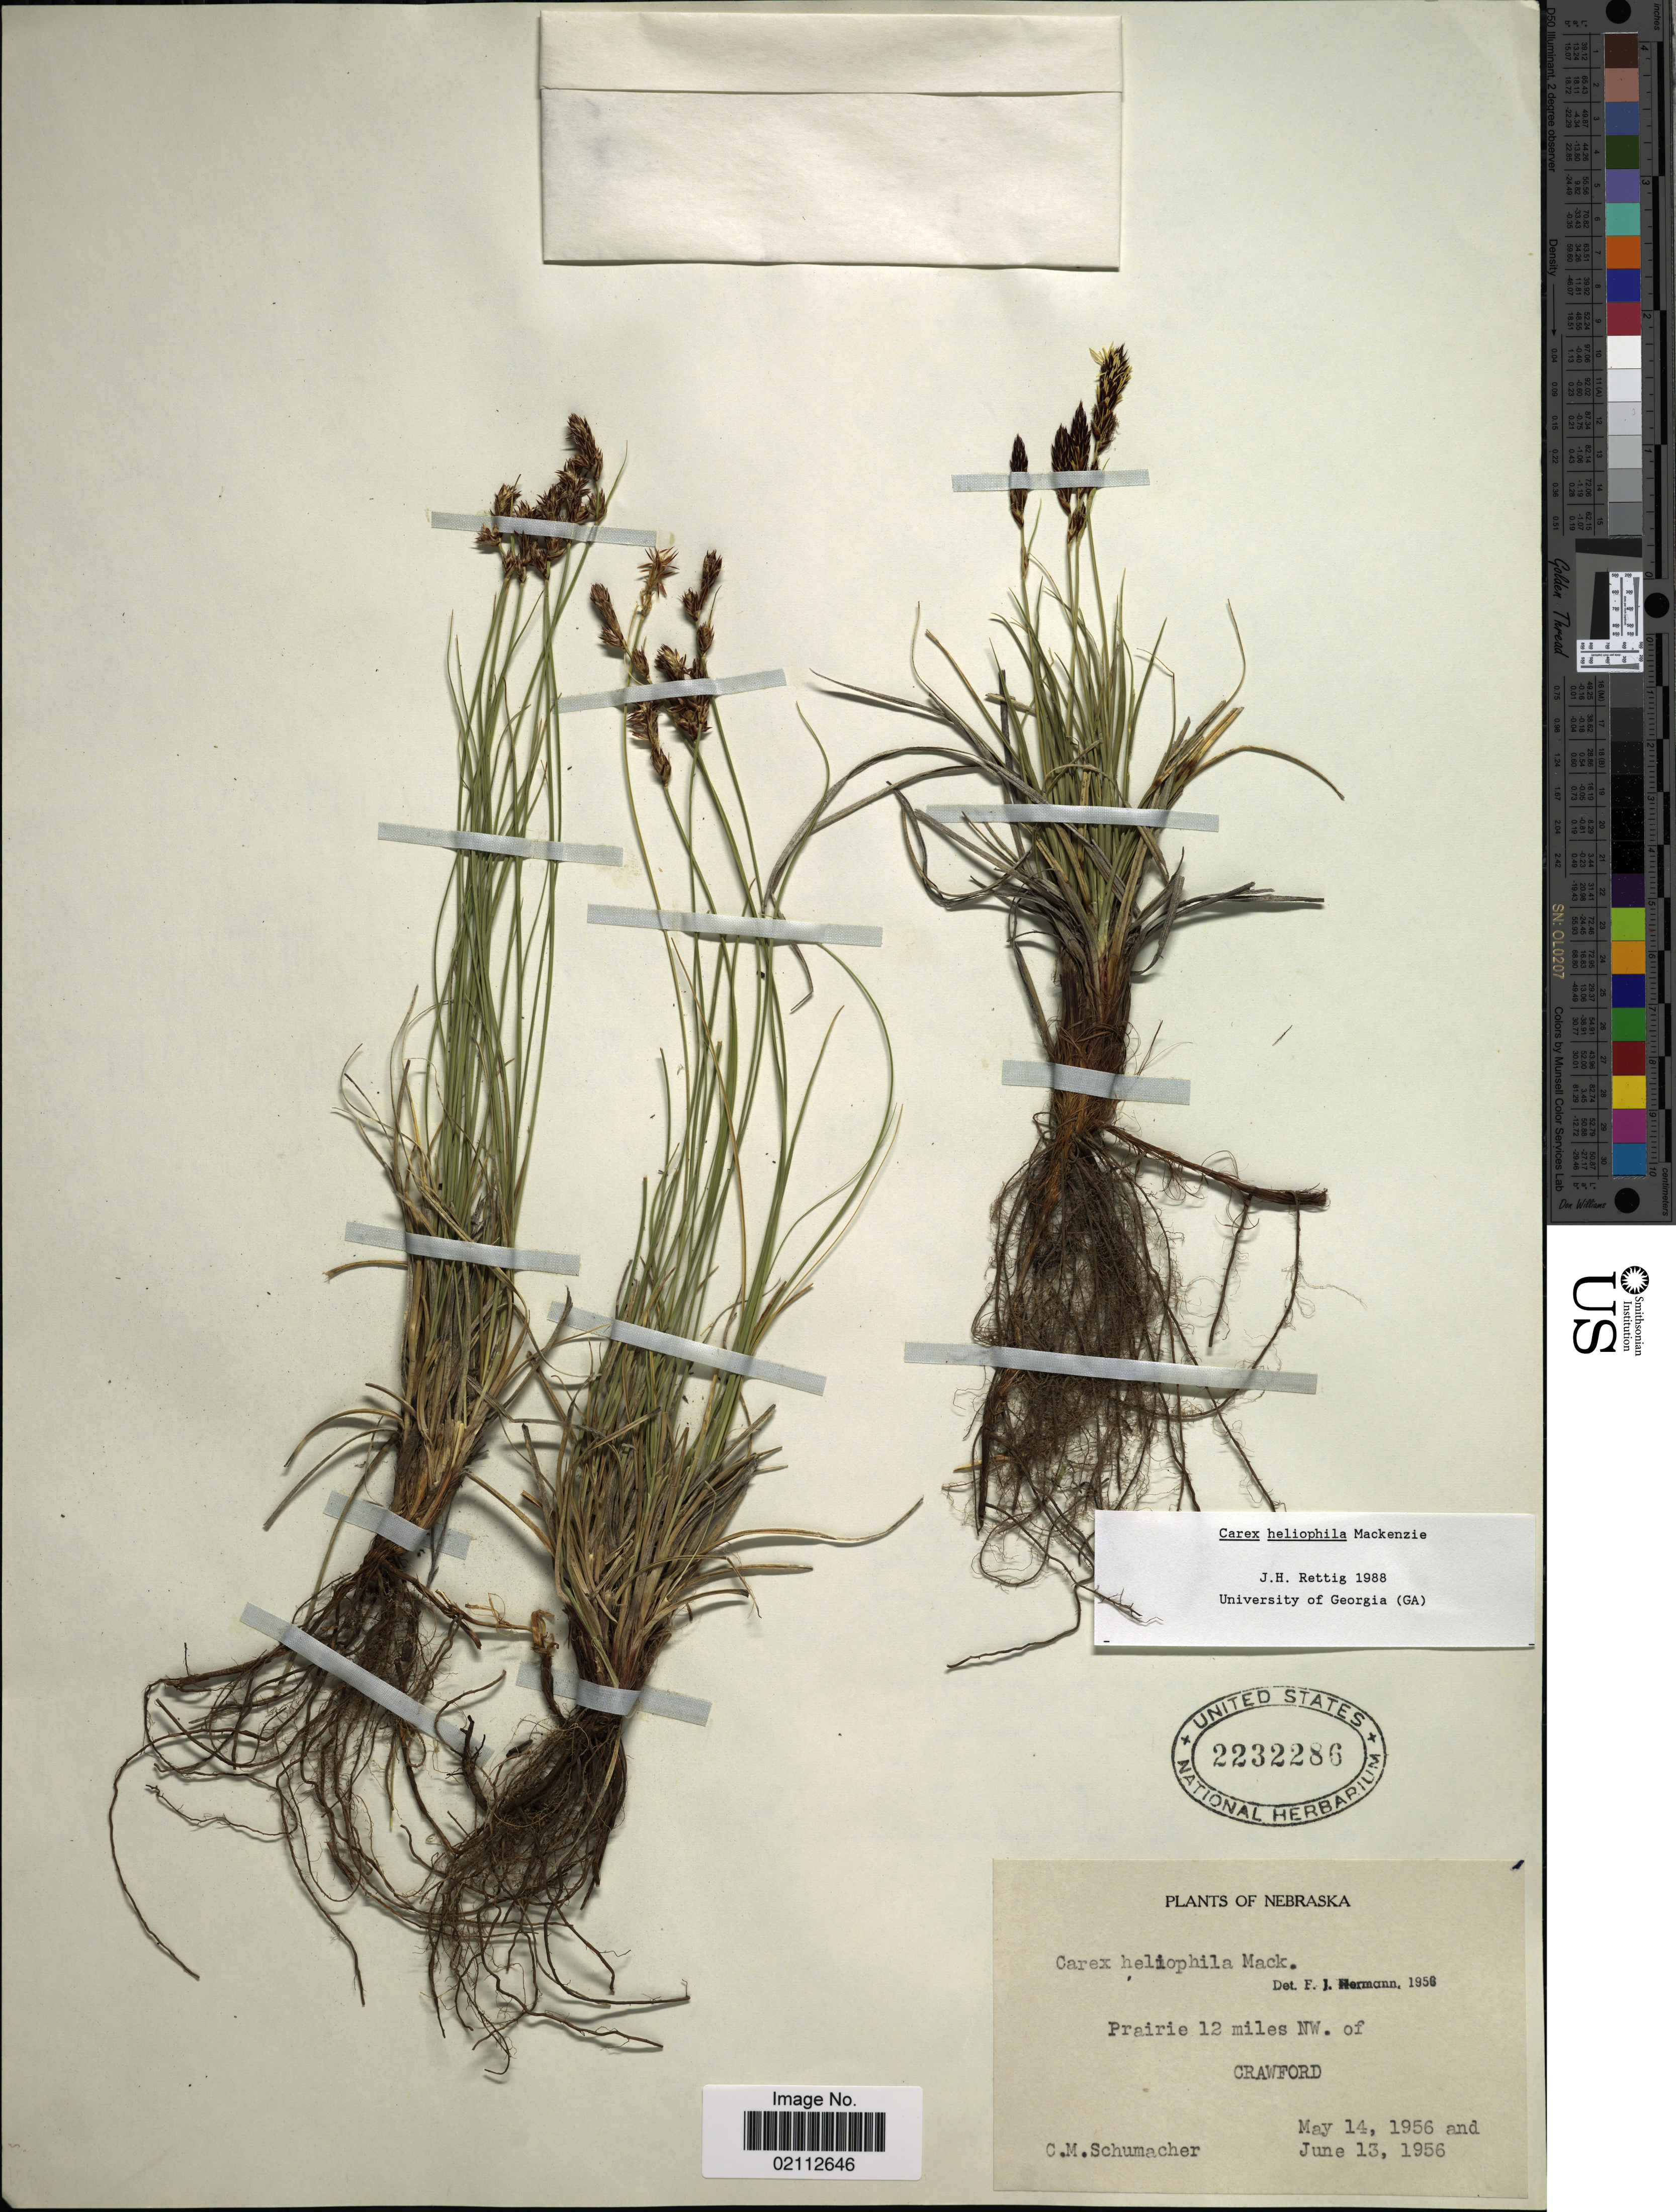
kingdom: Plantae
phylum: Tracheophyta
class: Liliopsida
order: Poales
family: Cyperaceae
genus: Carex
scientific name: Carex heliophila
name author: Mack.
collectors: C. Schumacher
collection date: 1956-05-14/1956-06-13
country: United States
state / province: Nebraska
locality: Prairie 12 miles NW. of Crawford.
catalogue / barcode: US 2232286